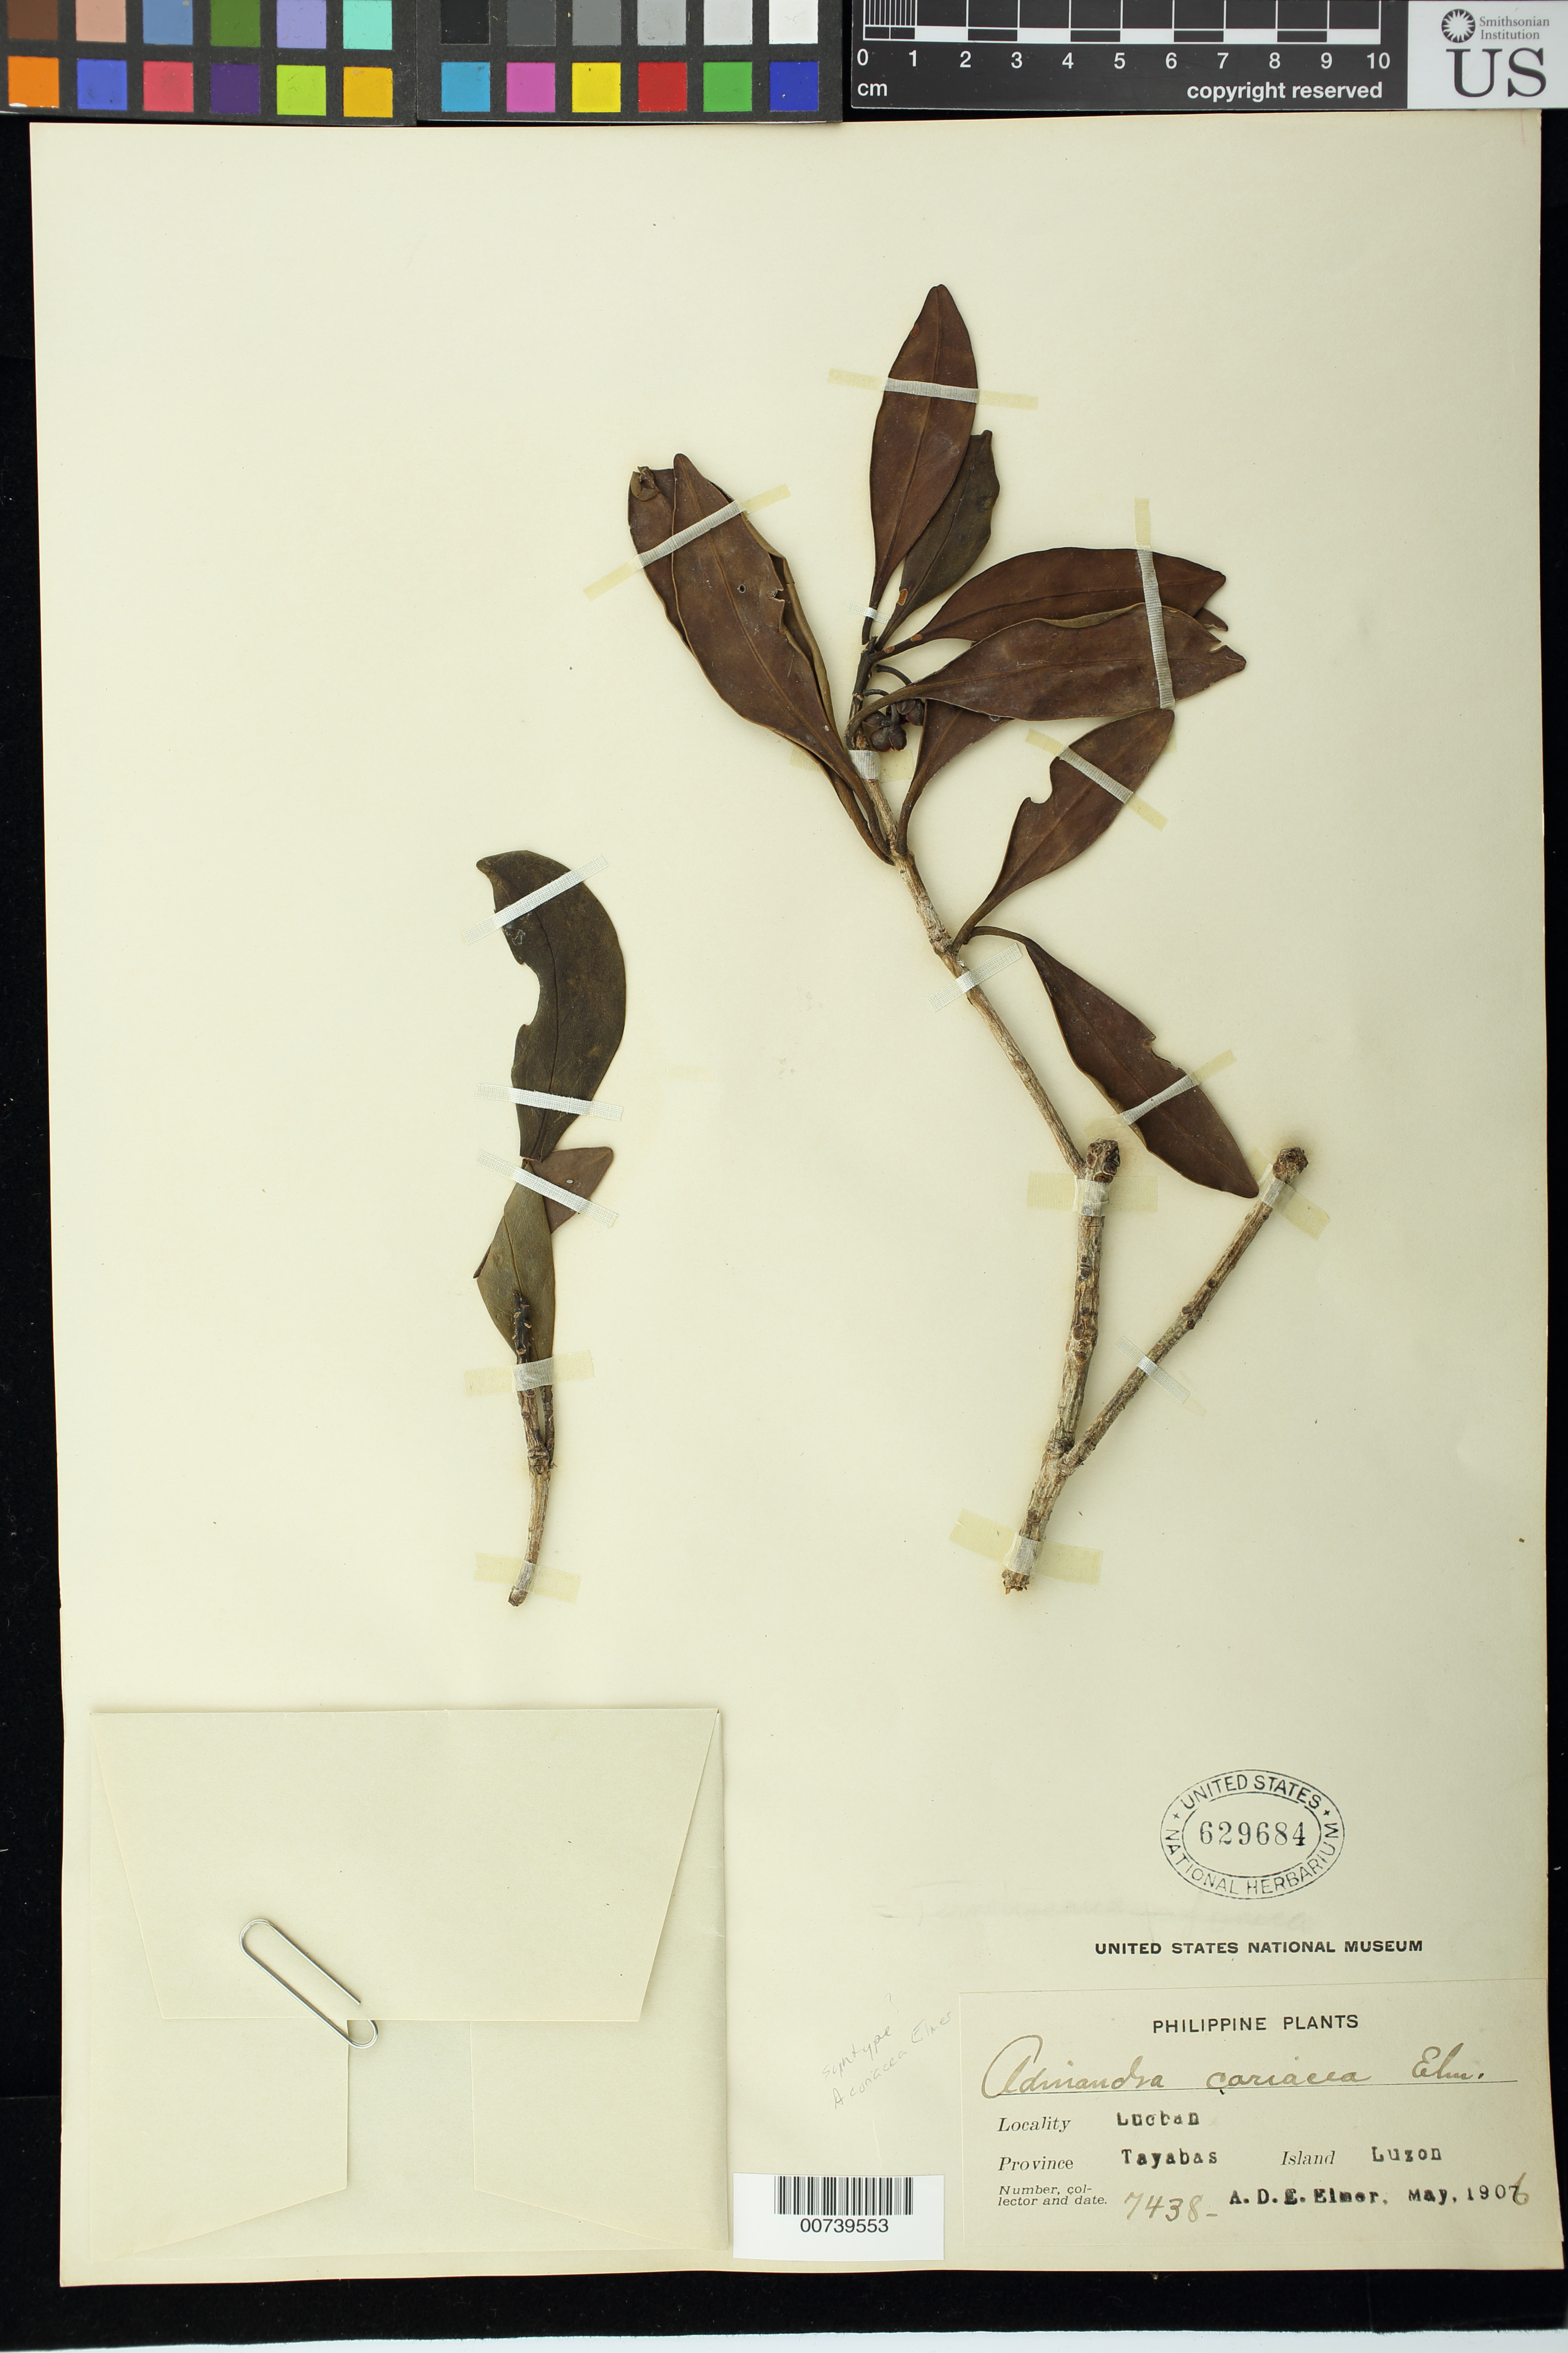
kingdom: Plantae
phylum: Tracheophyta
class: Magnoliopsida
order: Ericales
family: Pentaphylacaceae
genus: Adinandra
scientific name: Adinandra coriacea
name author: Elmer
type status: Isotype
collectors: A. D. E. Elmer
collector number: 7438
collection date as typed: May 1906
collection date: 1906-05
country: Philippines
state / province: Calabarzon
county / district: Quezon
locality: Lucban, Tayabas, Island of Luzon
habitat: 900 m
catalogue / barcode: US 629684